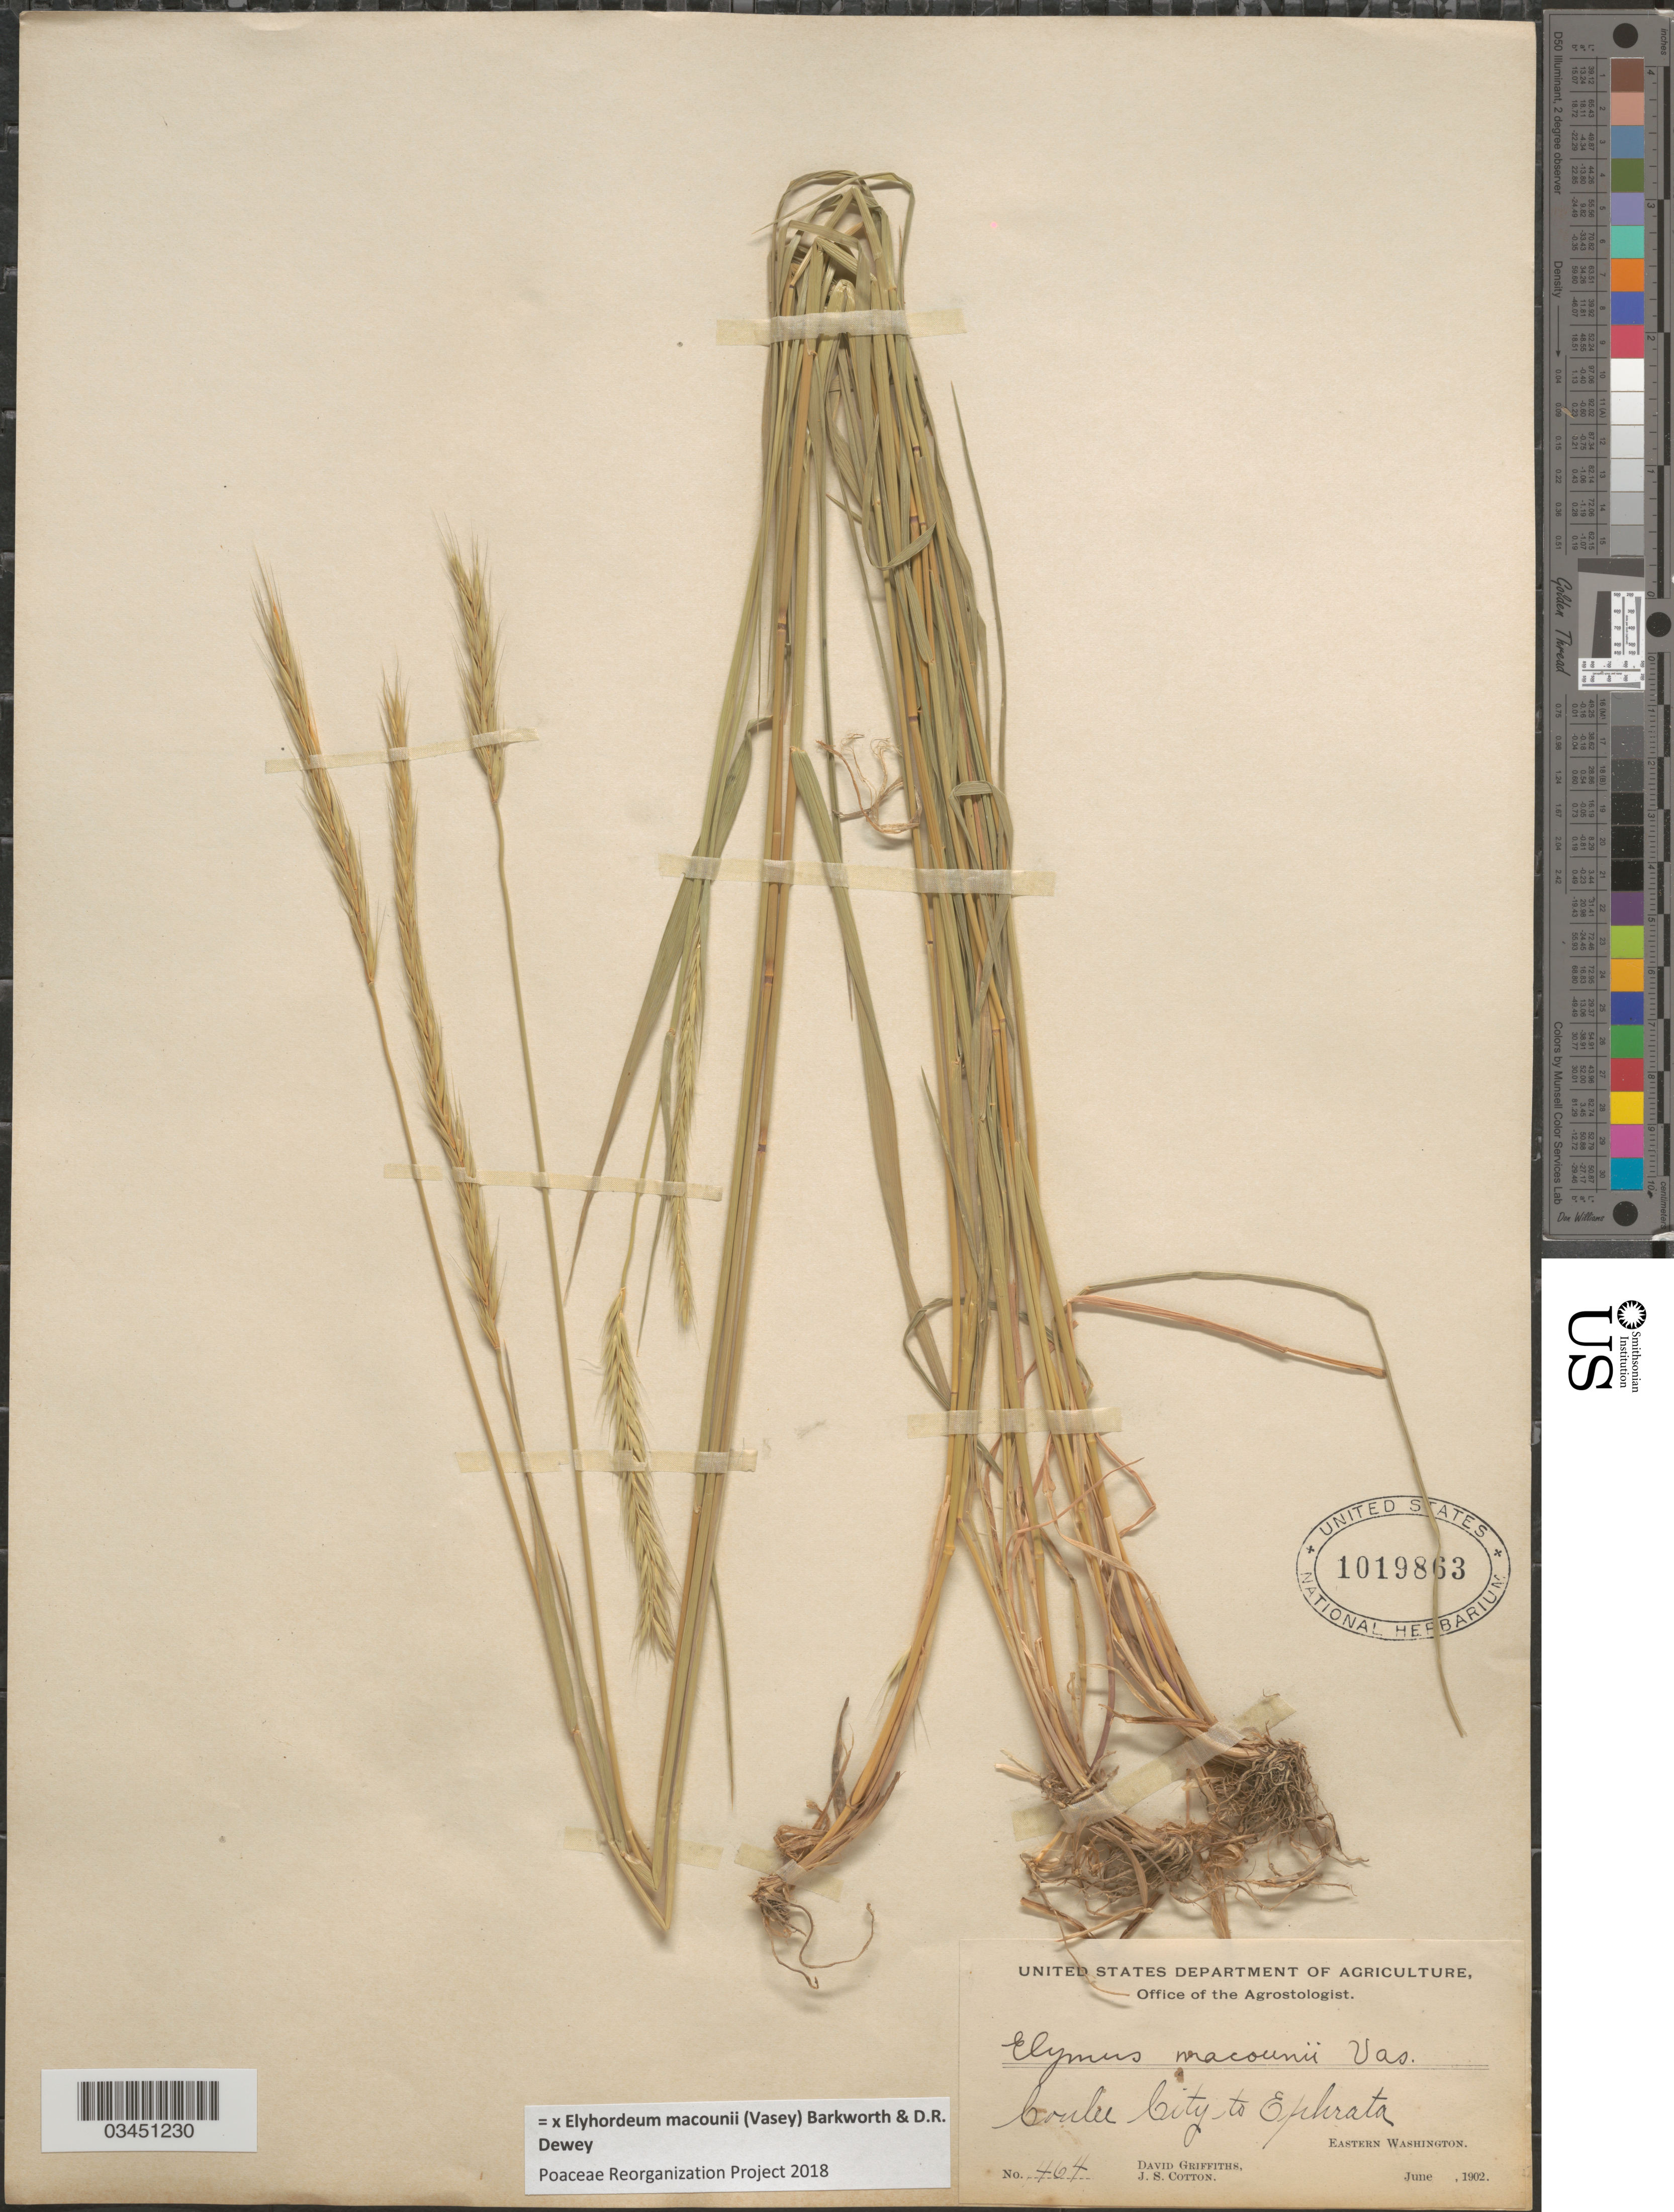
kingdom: Plantae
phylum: Tracheophyta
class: Liliopsida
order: Poales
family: Poaceae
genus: Elyhordeum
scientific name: x Elyhordeum macounii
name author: (Vasey) Barkworth & Dewey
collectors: D. Griffiths & J. S. Cotton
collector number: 464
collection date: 1902-06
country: United States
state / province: Washington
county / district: Grant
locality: Coulee City to Ephrata. Eastern Washington.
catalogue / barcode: US 1019863